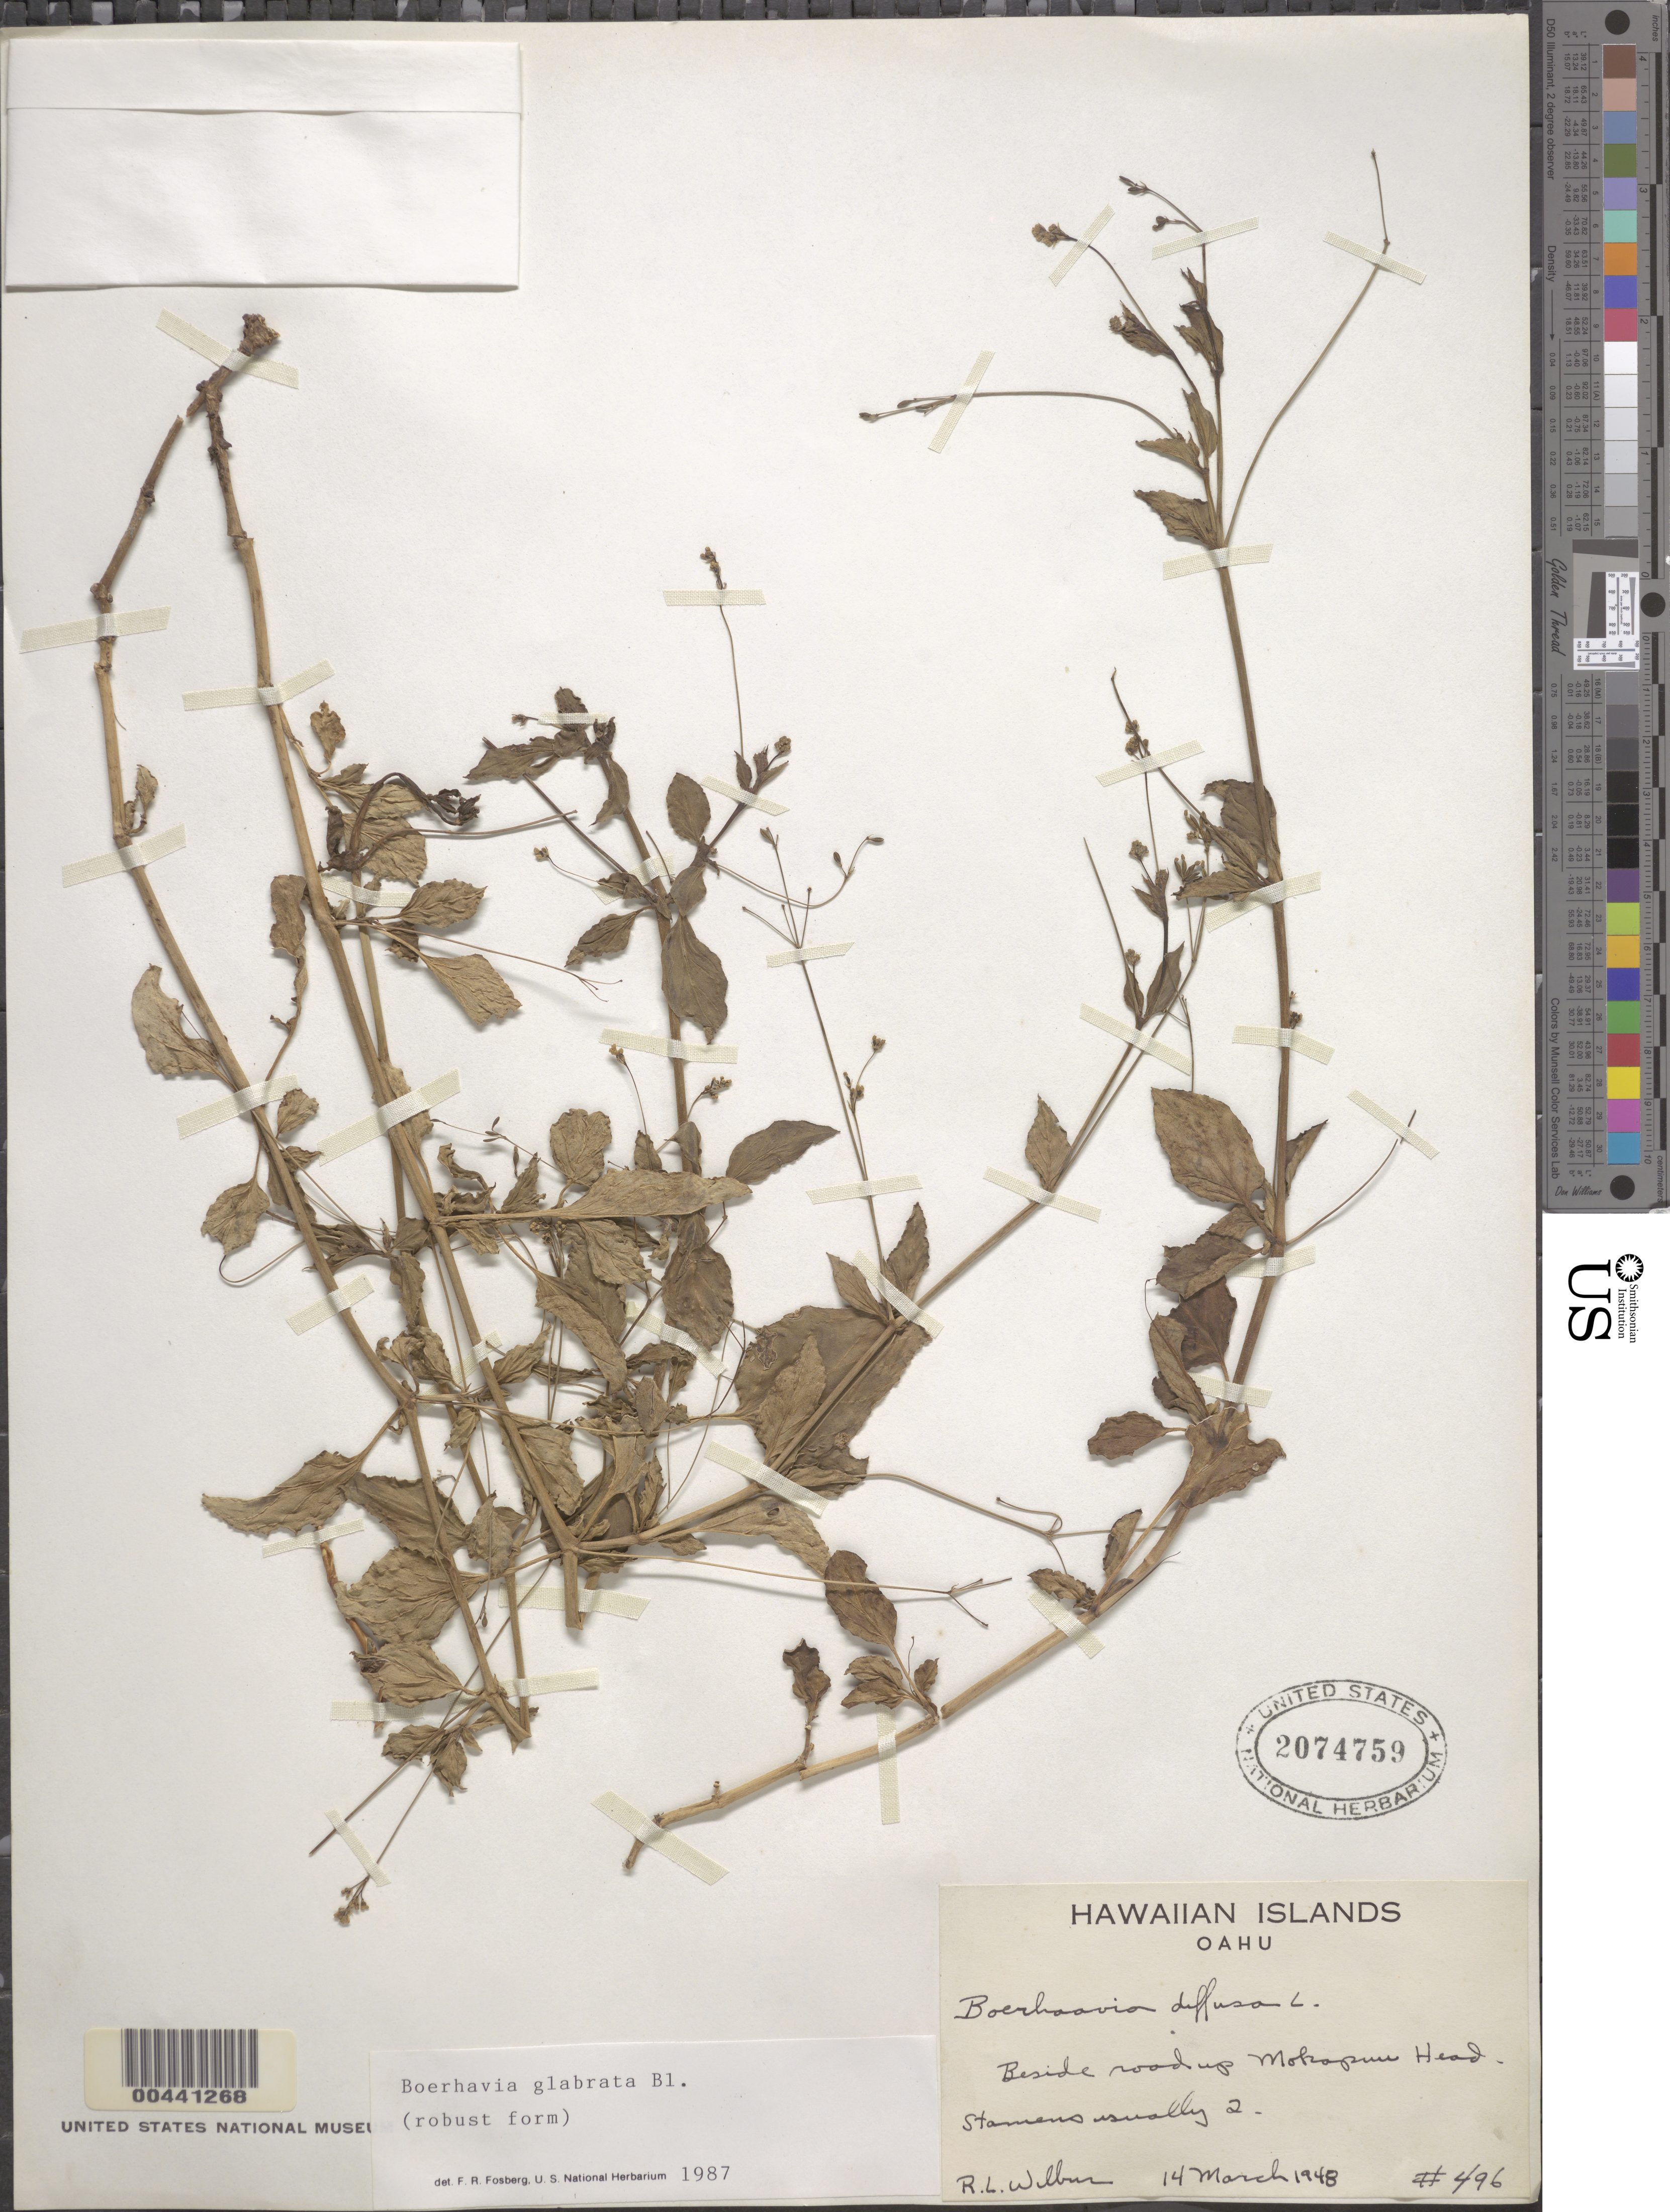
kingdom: Plantae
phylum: Tracheophyta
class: Magnoliopsida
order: Caryophyllales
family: Nyctaginaceae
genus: Boerhavia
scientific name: Boerhavia acutifolia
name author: (Choisy) J.W. Moore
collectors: R. L. Wilbur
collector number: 496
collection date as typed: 14 Mar 1948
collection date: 1948-03-14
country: United States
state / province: Hawaii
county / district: Honolulu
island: Oahu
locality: Beside road up Mokopuu Head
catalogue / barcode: US 2074759